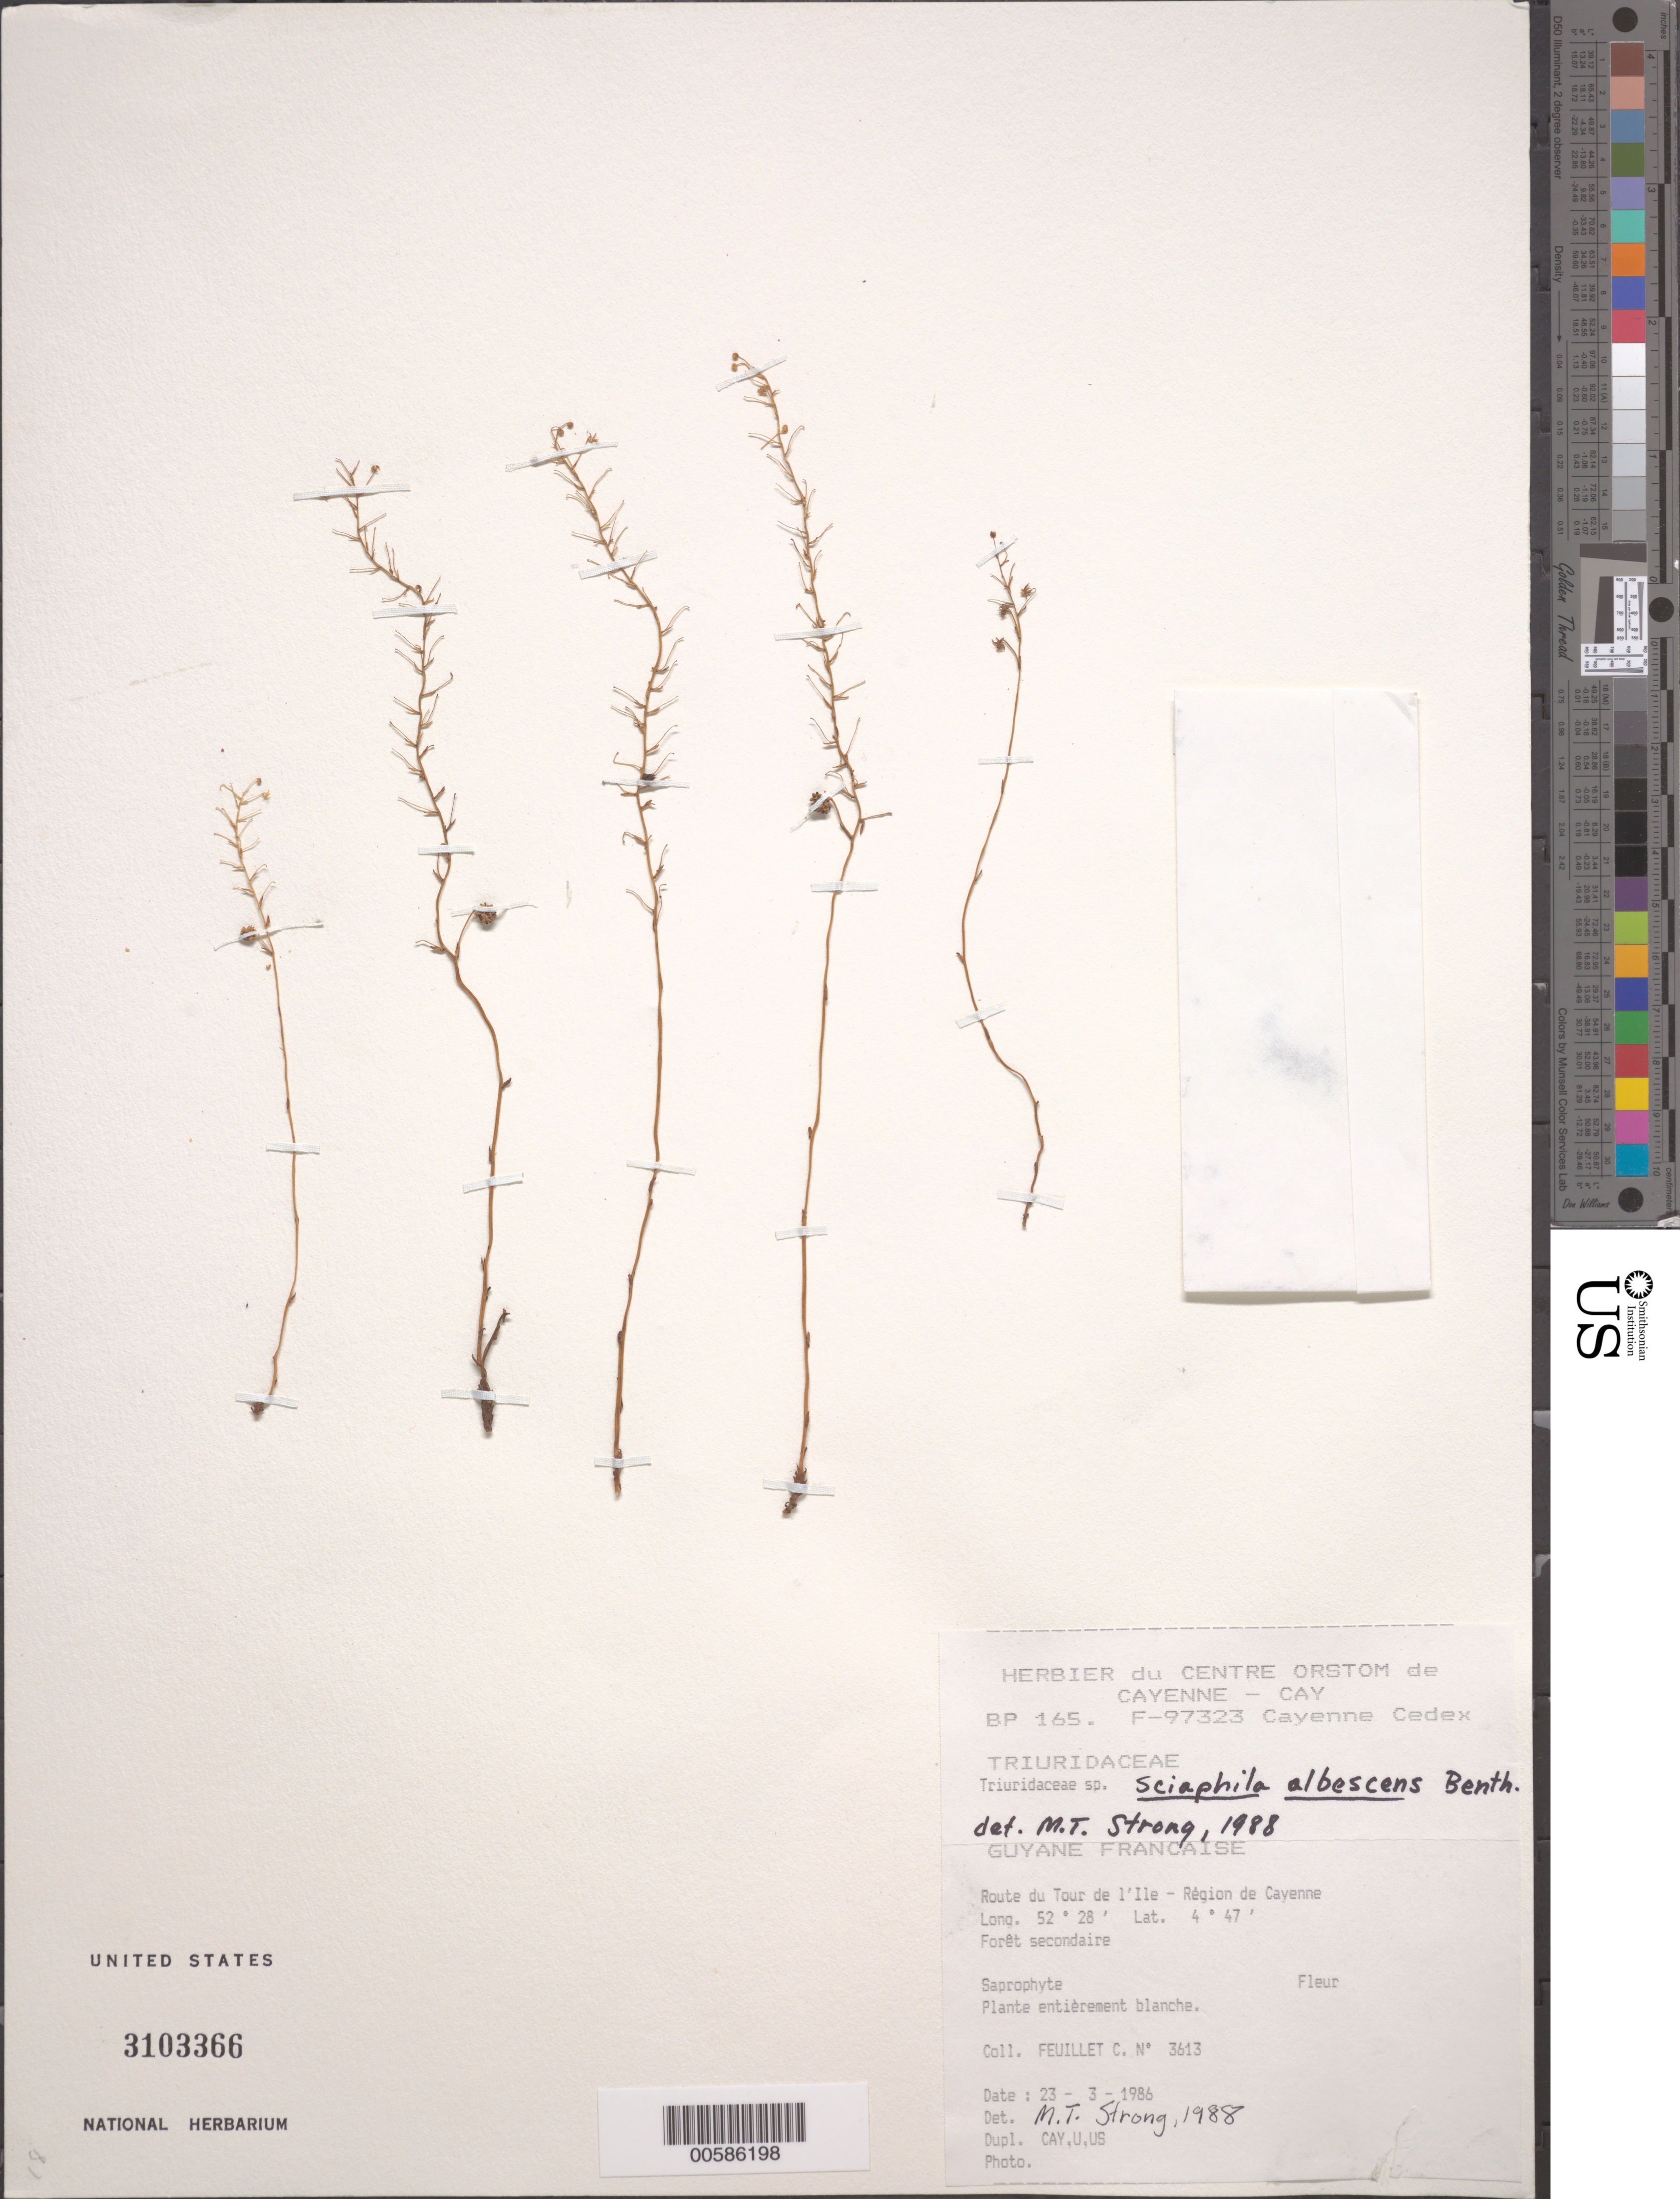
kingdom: Plantae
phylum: Tracheophyta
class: Liliopsida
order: Pandanales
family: Triuridaceae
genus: Sciaphila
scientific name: Sciaphila albescens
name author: Benth.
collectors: C. Feuillet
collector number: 3613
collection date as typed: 23 Mar 1986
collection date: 1986-03-23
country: French Guiana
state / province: Cayenne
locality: Route du tour de l'ile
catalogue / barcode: US 3103366